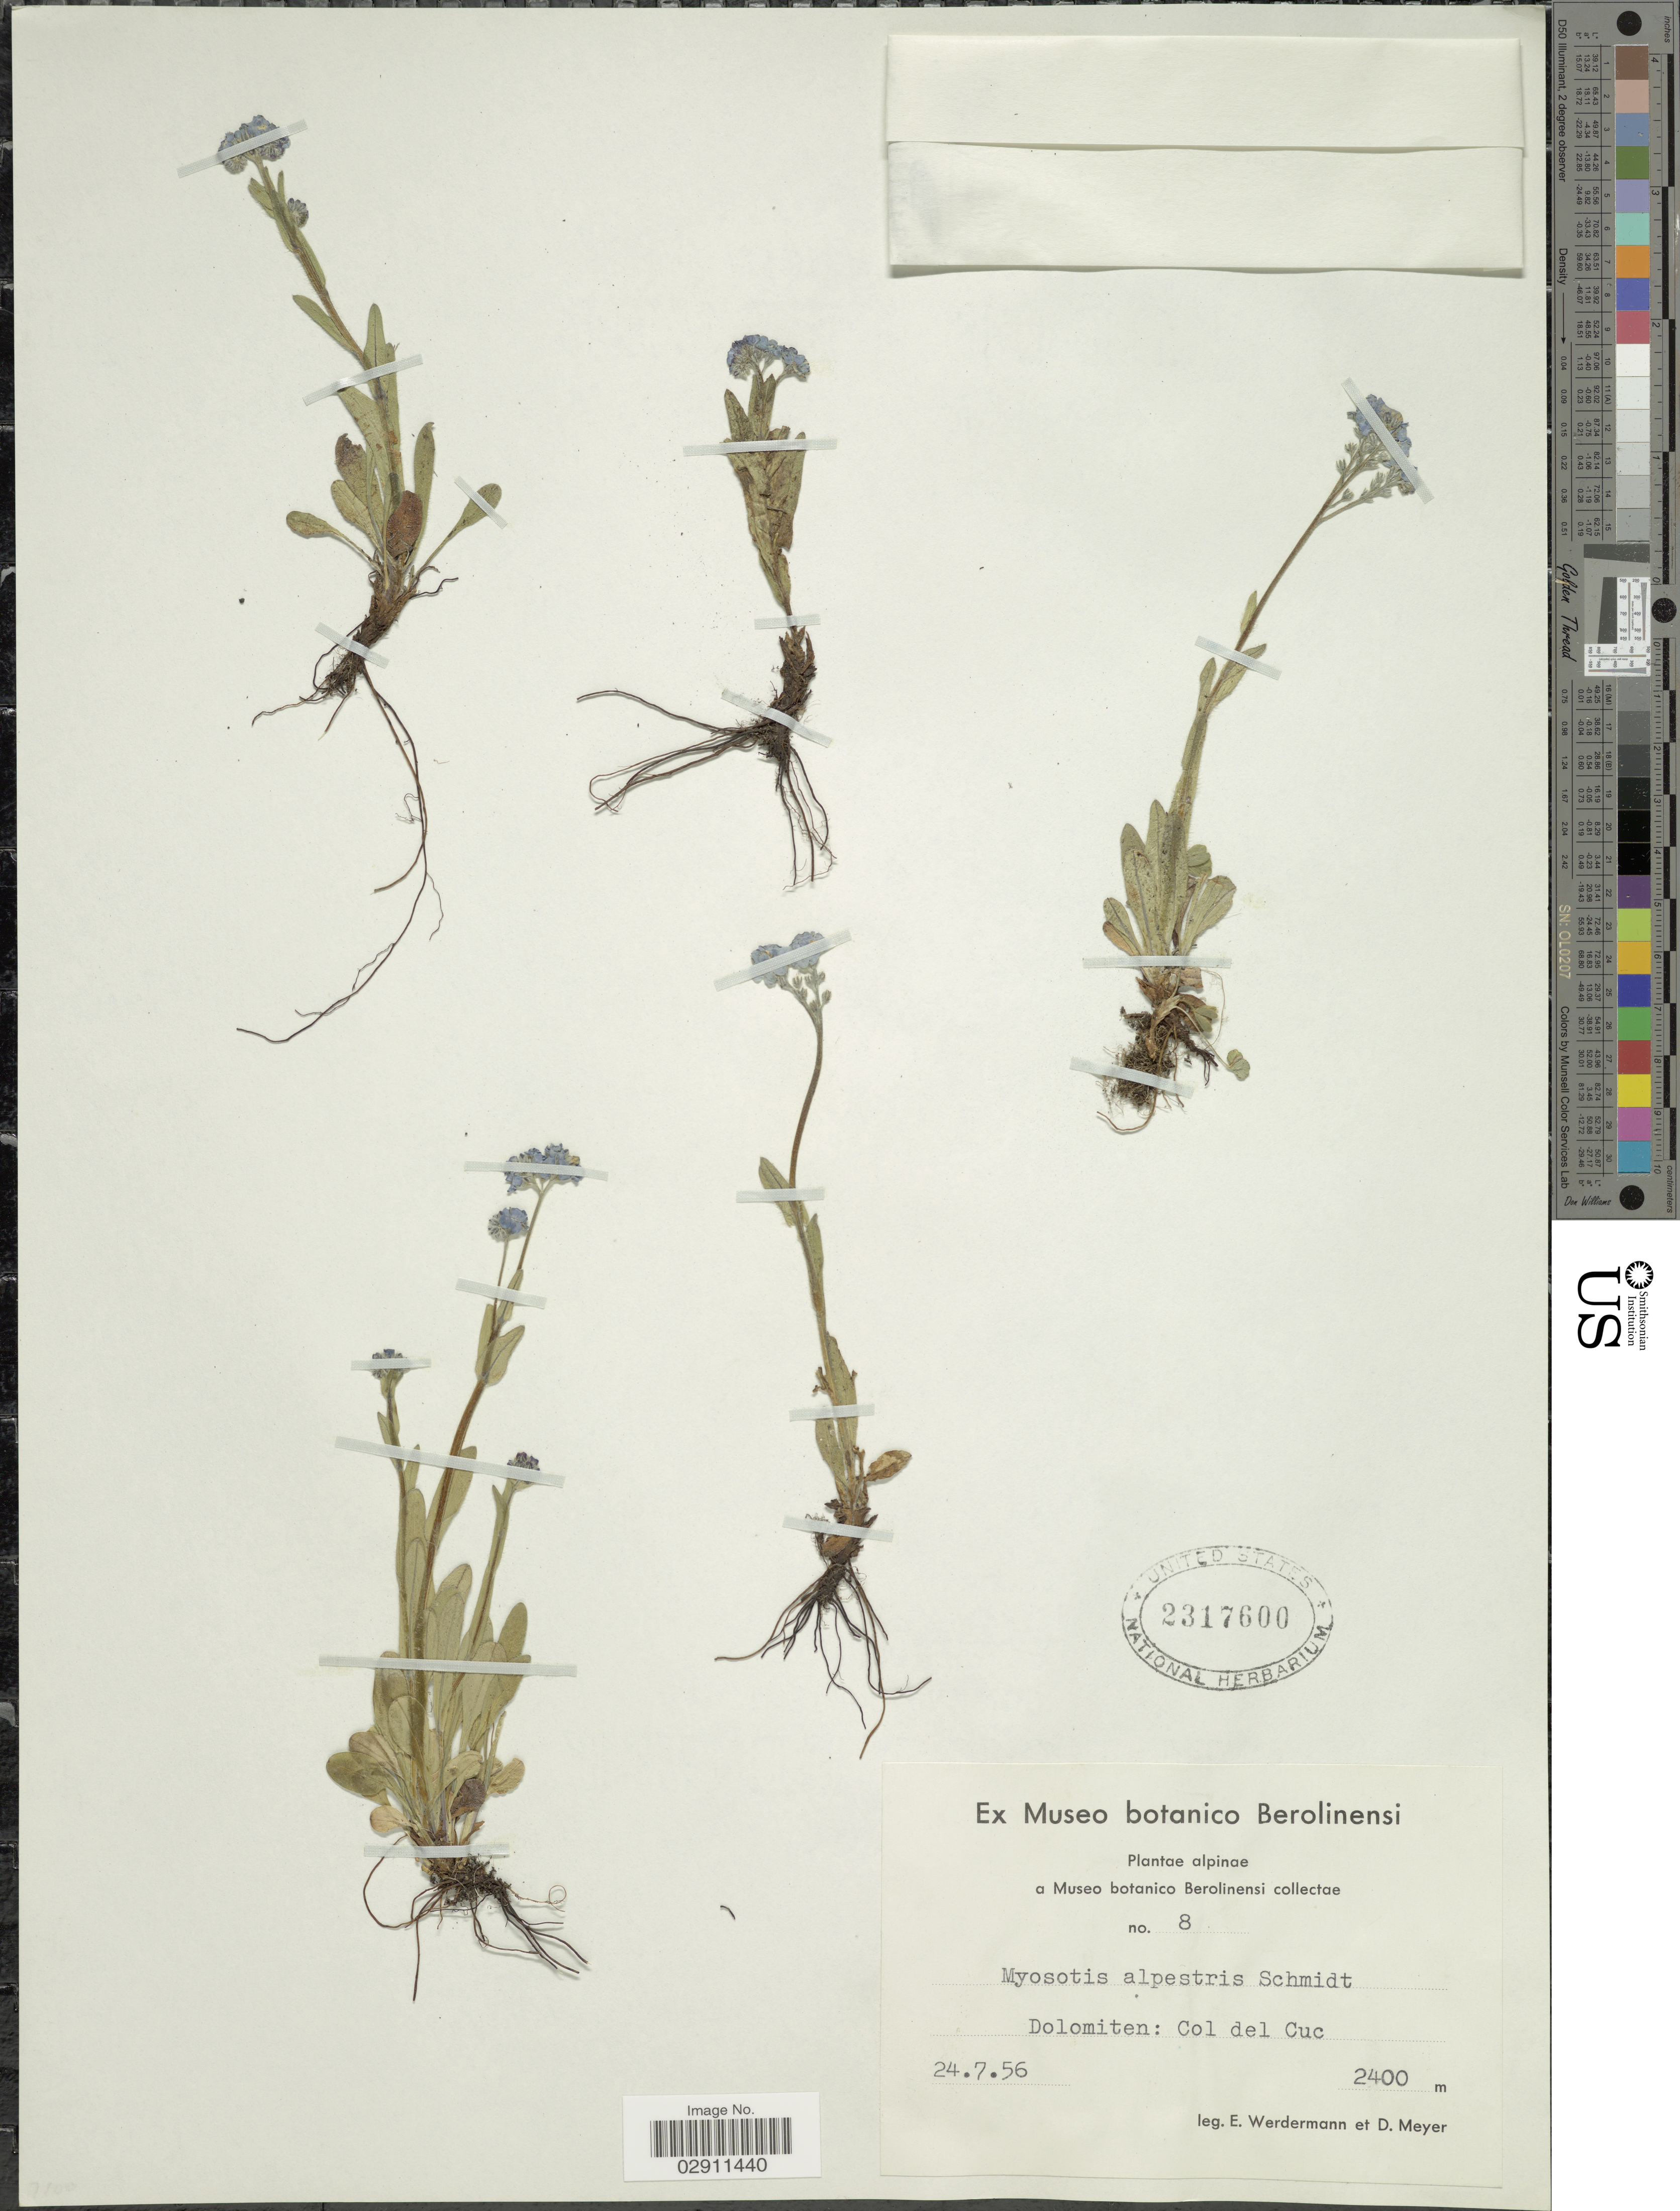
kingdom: Plantae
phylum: Tracheophyta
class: Magnoliopsida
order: Boraginales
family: Boraginaceae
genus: Myosotis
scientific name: Myosotis alpestris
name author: F.W. Schmidt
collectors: E. Werdermann & D. Meyer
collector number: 8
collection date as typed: Transcribed d/m/y: 24/7/56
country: Italy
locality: Dolomiten: Col del Cuc.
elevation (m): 2400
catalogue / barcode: US 2317600